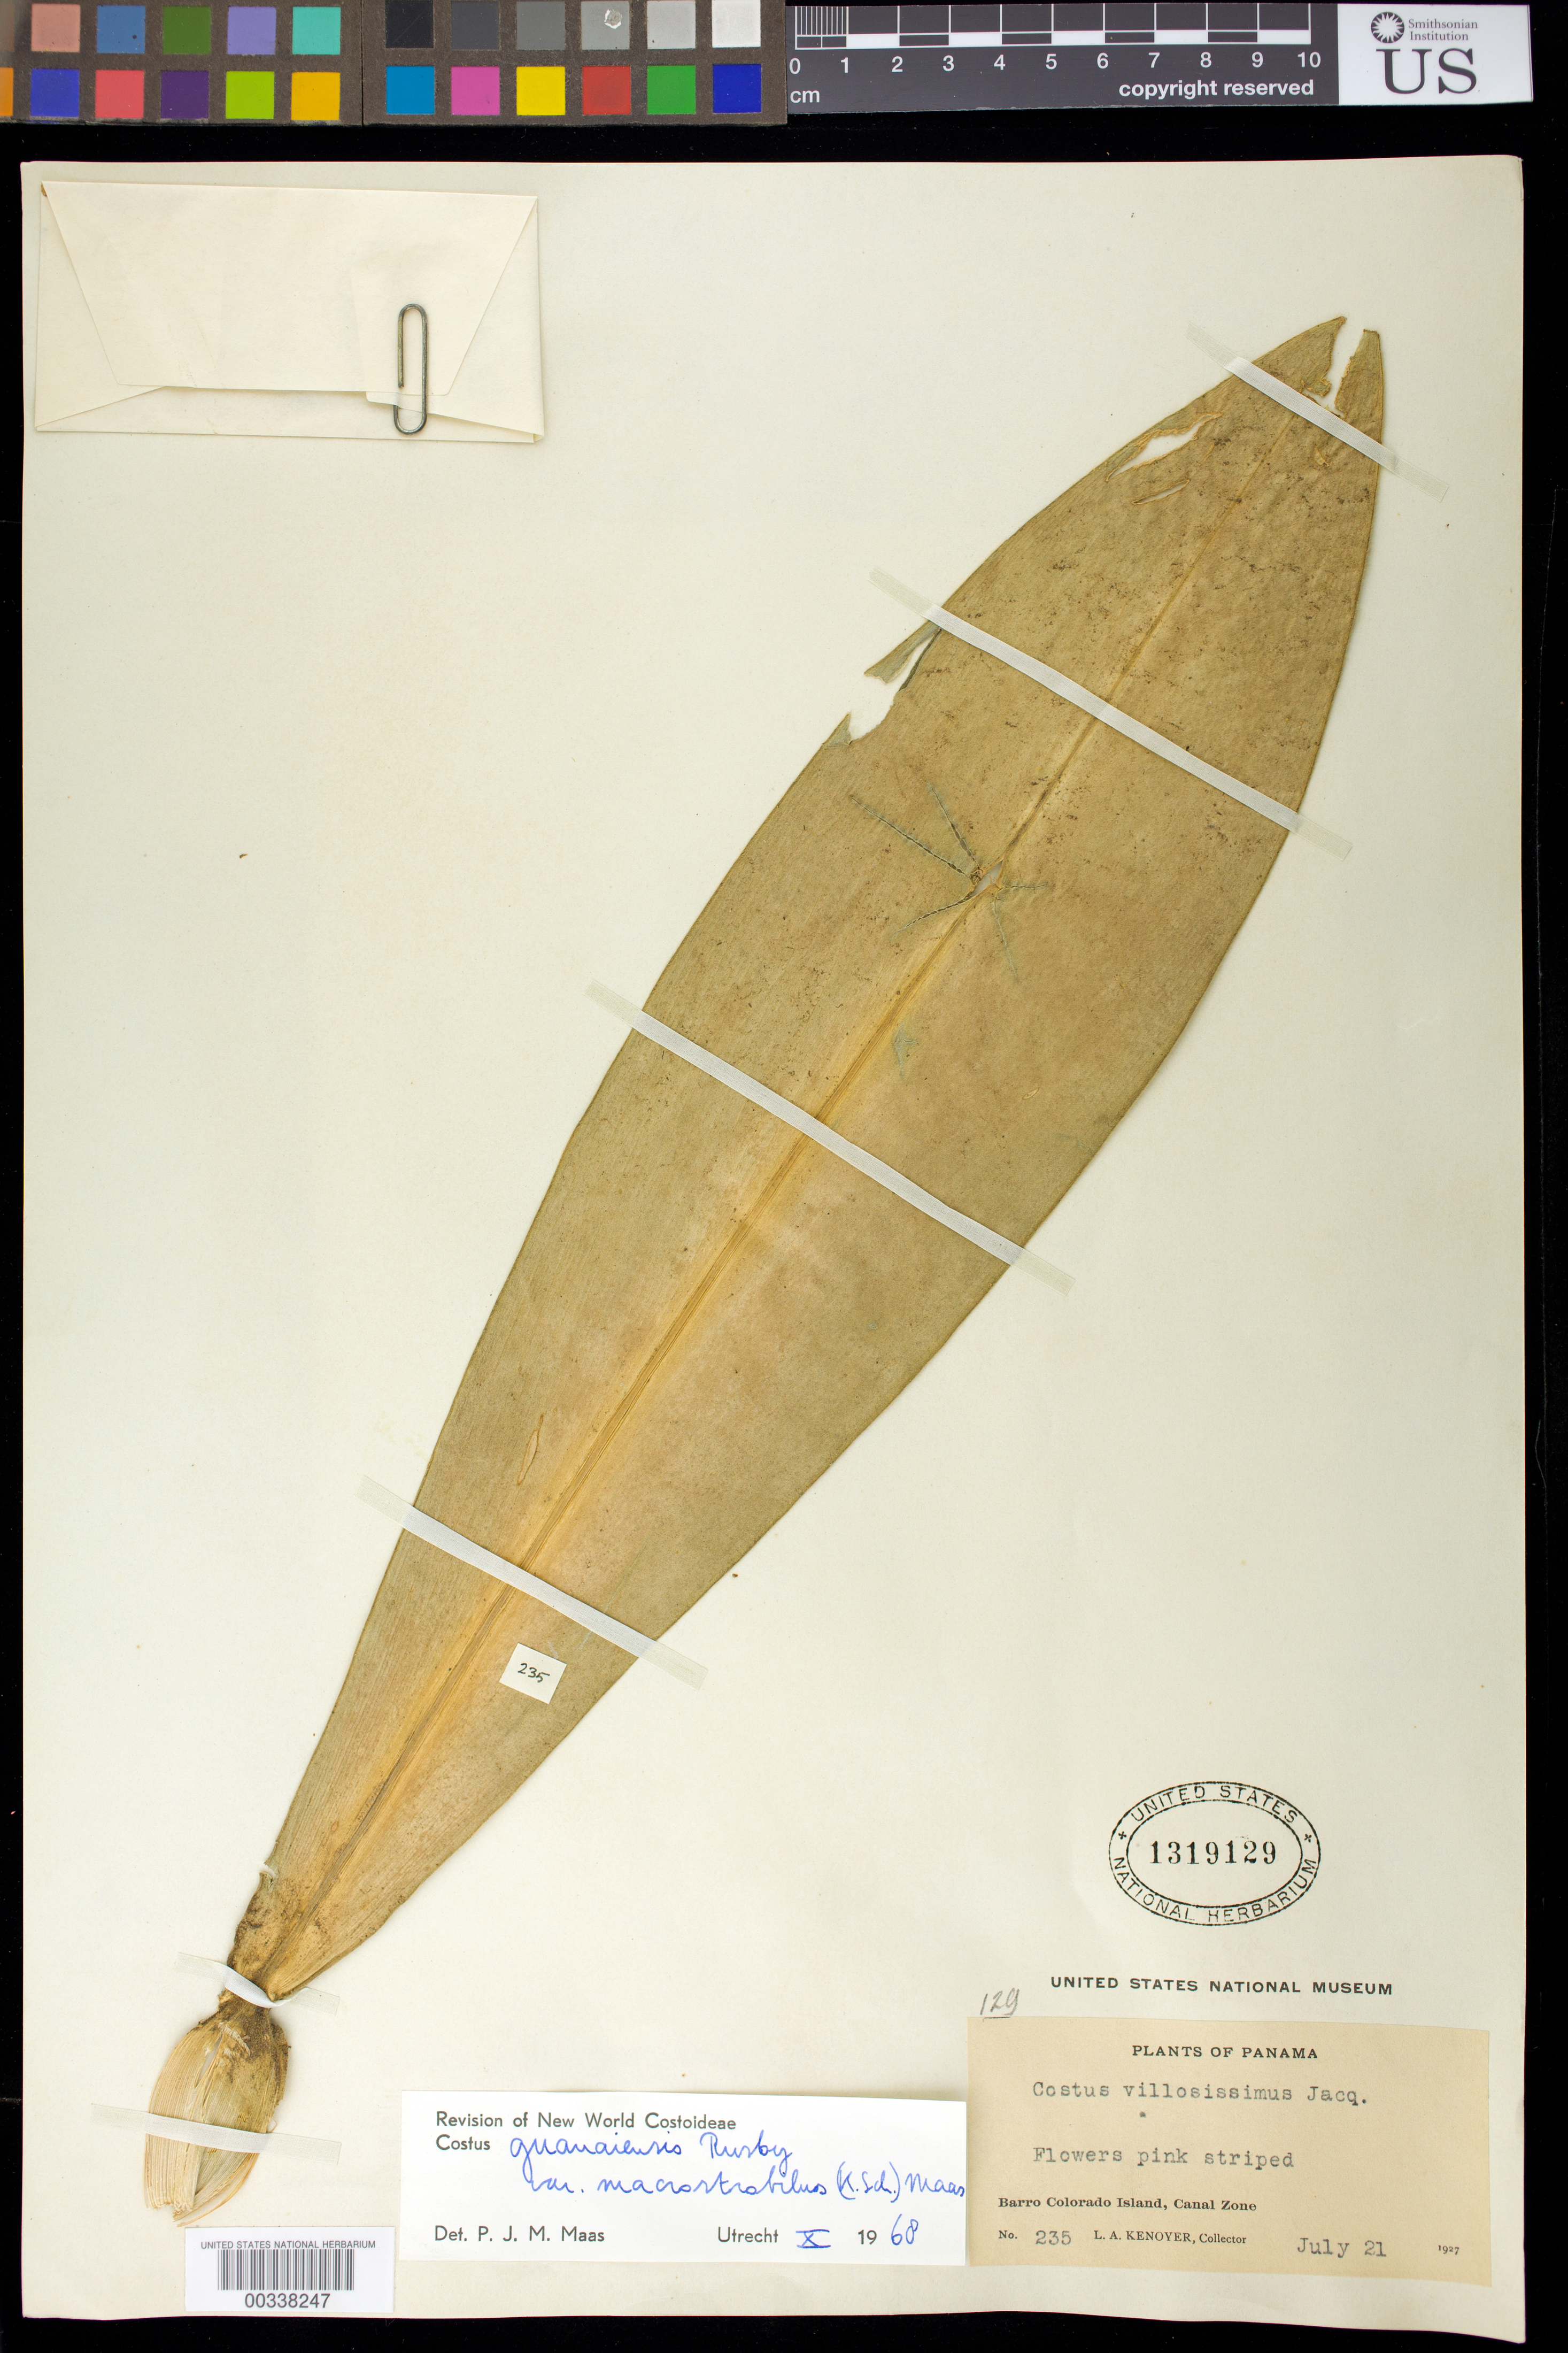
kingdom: Plantae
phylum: Tracheophyta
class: Liliopsida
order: Zingiberales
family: Costaceae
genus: Costus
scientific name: Costus guanaiensis var. macrostrobilis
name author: (K. Schum.) Maas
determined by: Maas, Paul J. M.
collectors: L. A. Kenoyer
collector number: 235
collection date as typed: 21 Jul 1927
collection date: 1927-07-21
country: Panama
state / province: Panamá Oeste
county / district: Canal Zone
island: Barro Colorado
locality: Barro Colorado I.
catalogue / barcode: US 1319129